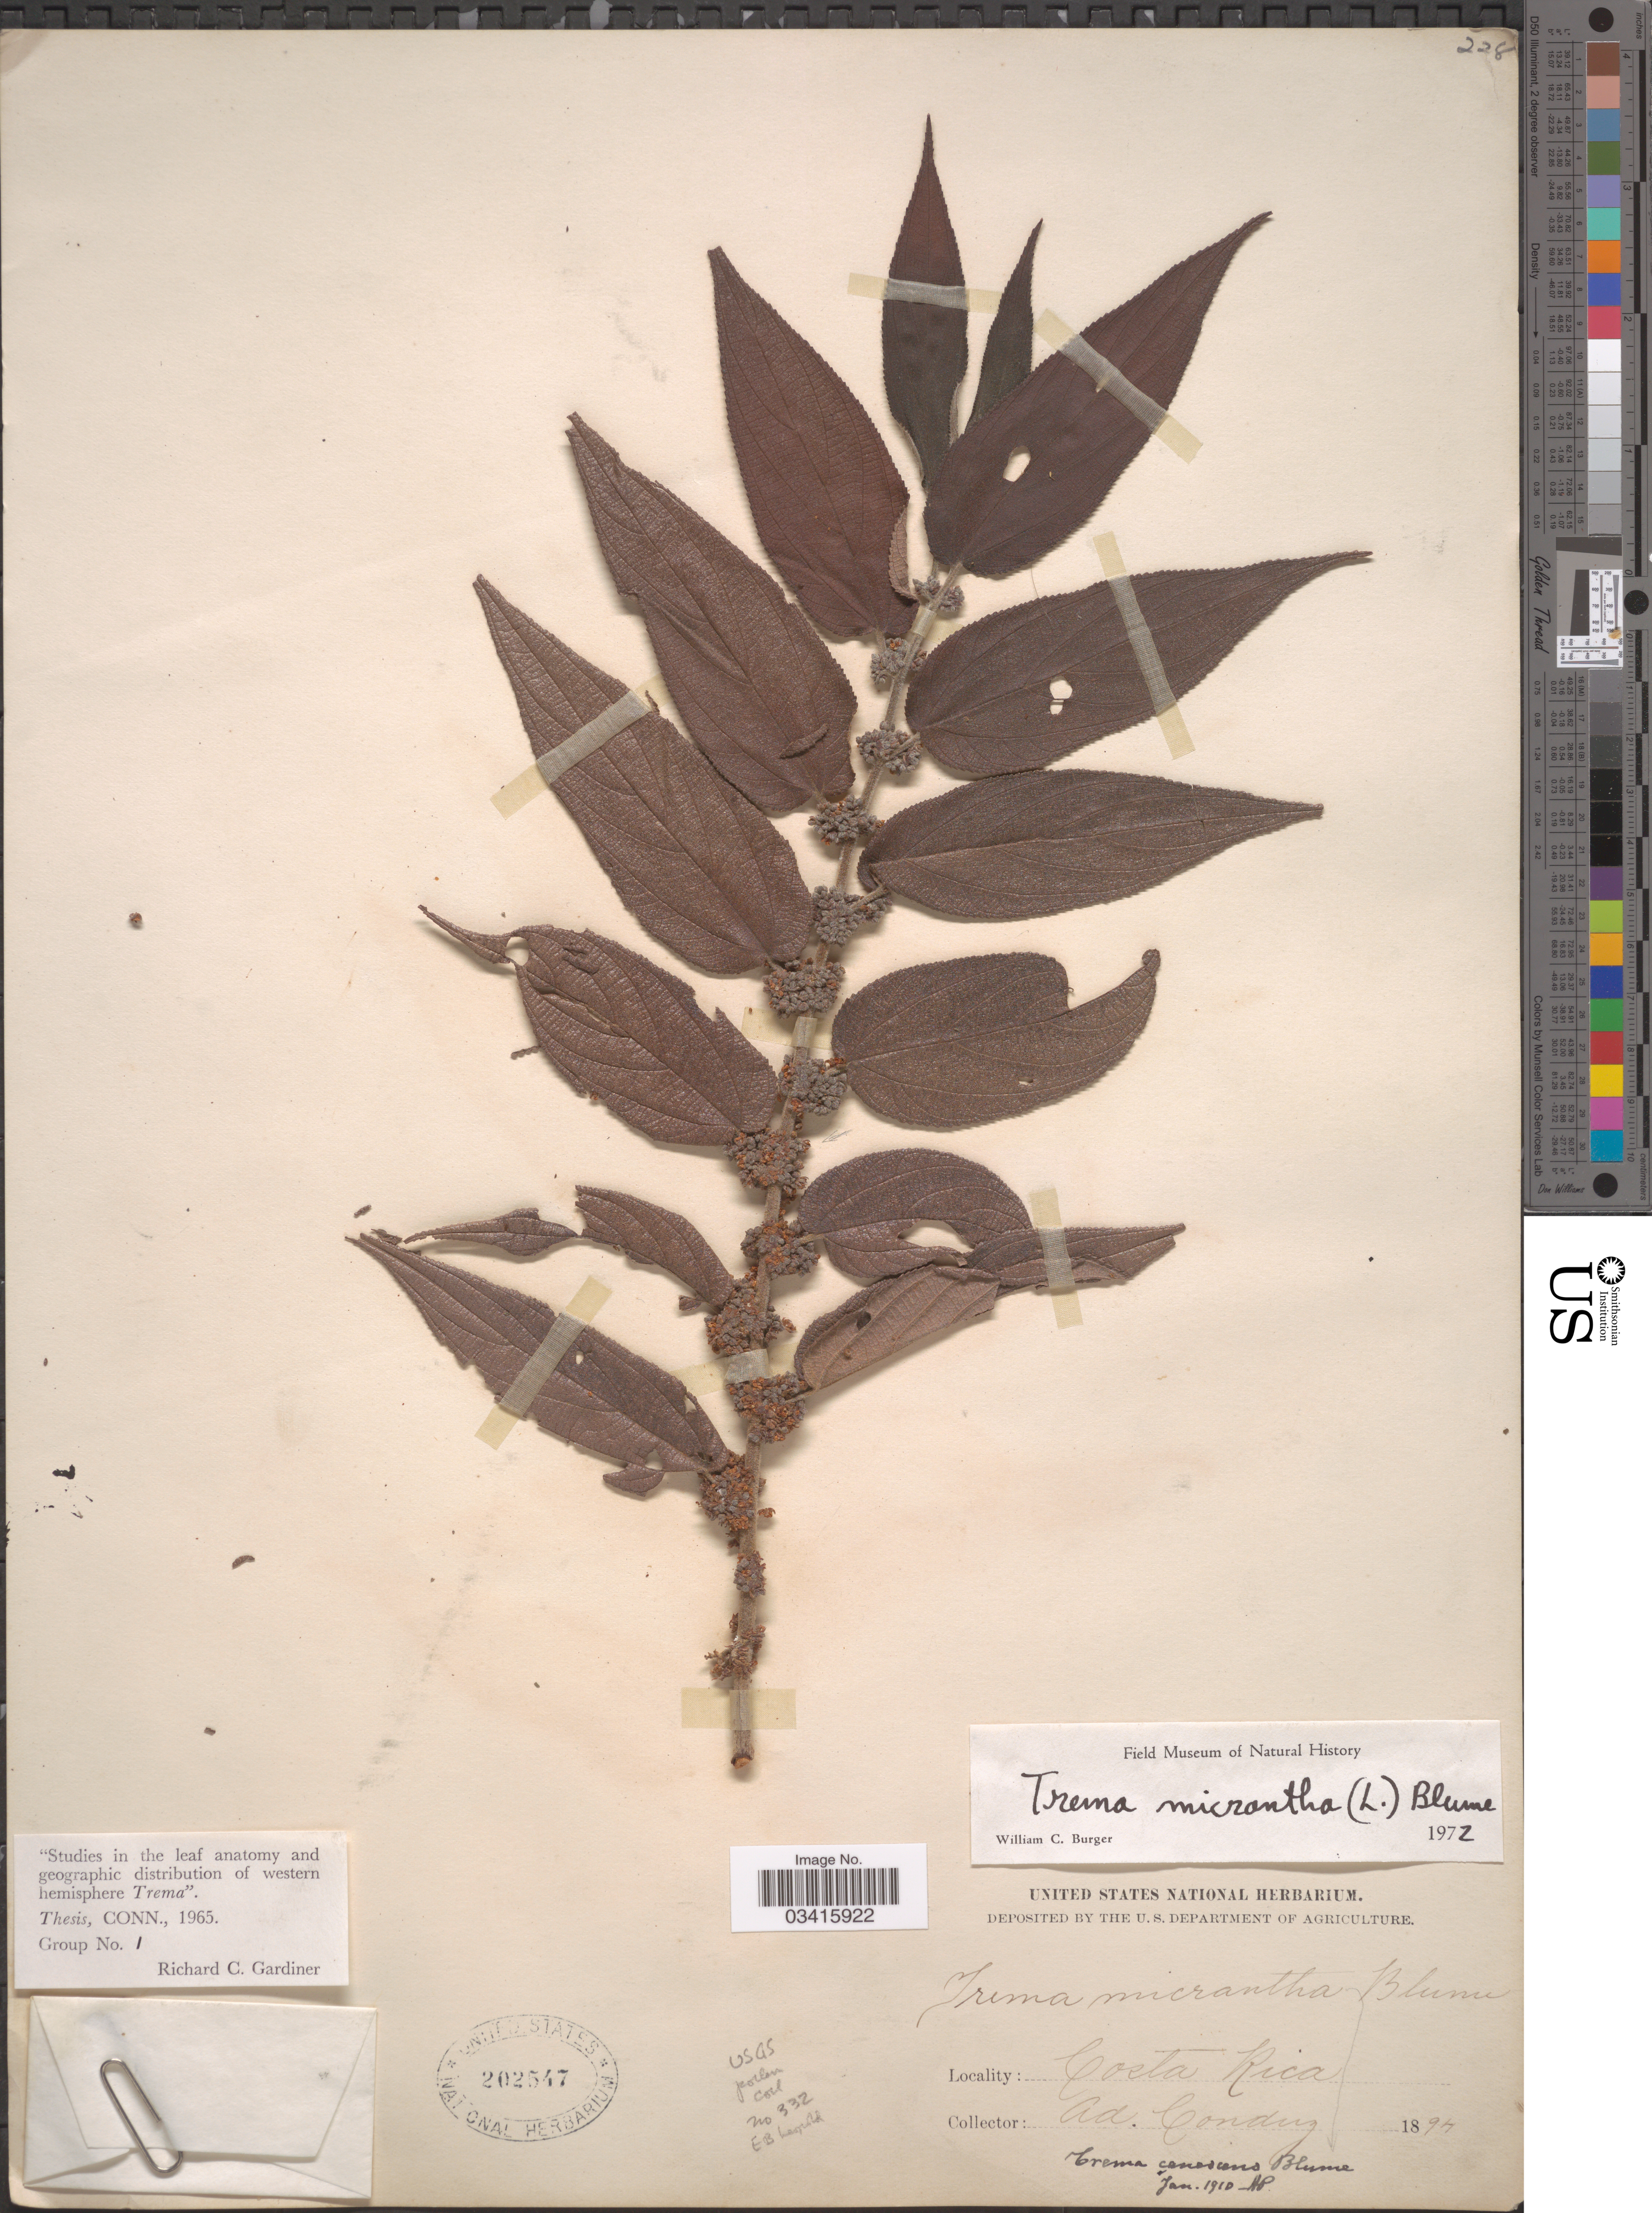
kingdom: Plantae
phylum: Tracheophyta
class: Magnoliopsida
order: Rosales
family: Cannabaceae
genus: Trema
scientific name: Trema micranthum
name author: (L.) Blume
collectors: A. Tonduz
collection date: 1894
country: Costa Rica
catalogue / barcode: US 202547